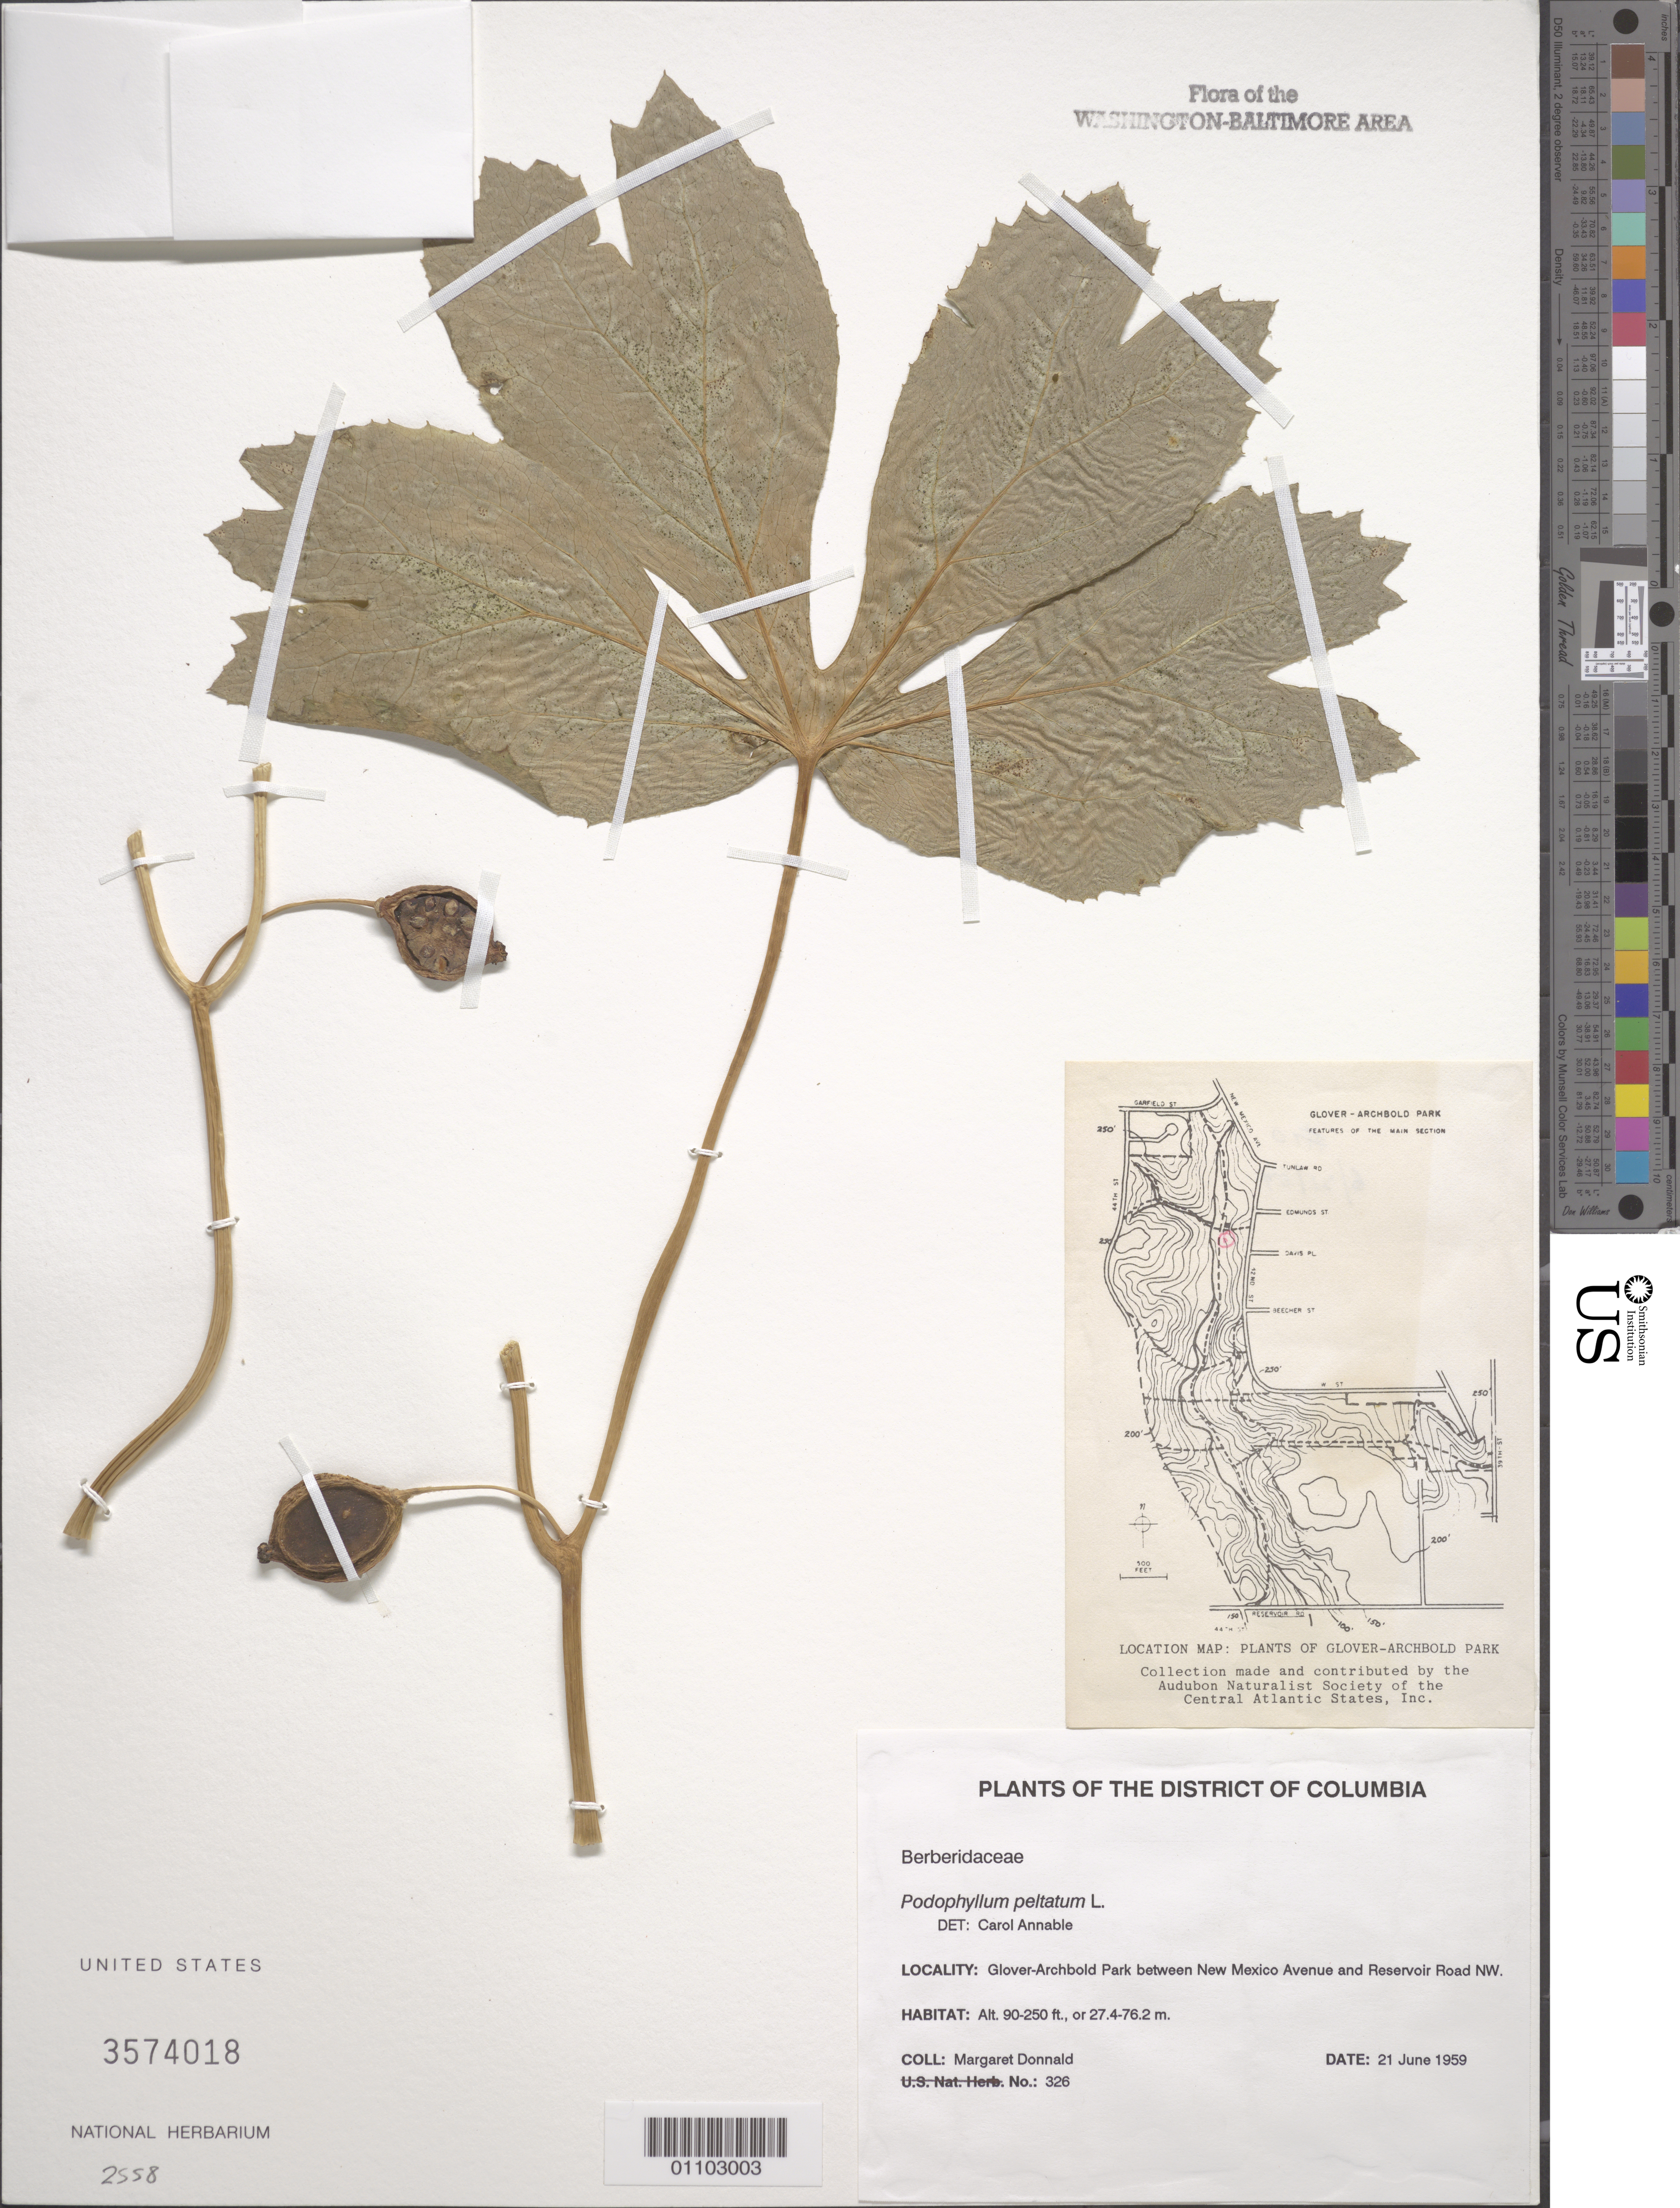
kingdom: Plantae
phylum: Tracheophyta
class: Magnoliopsida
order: Ranunculales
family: Berberidaceae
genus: Podophyllum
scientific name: Podophyllum peltatum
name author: L.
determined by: Annable, C. R.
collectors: M. Donnald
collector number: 326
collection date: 1959-06-21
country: United States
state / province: District of Columbia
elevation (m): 27.4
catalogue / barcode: US 3574018